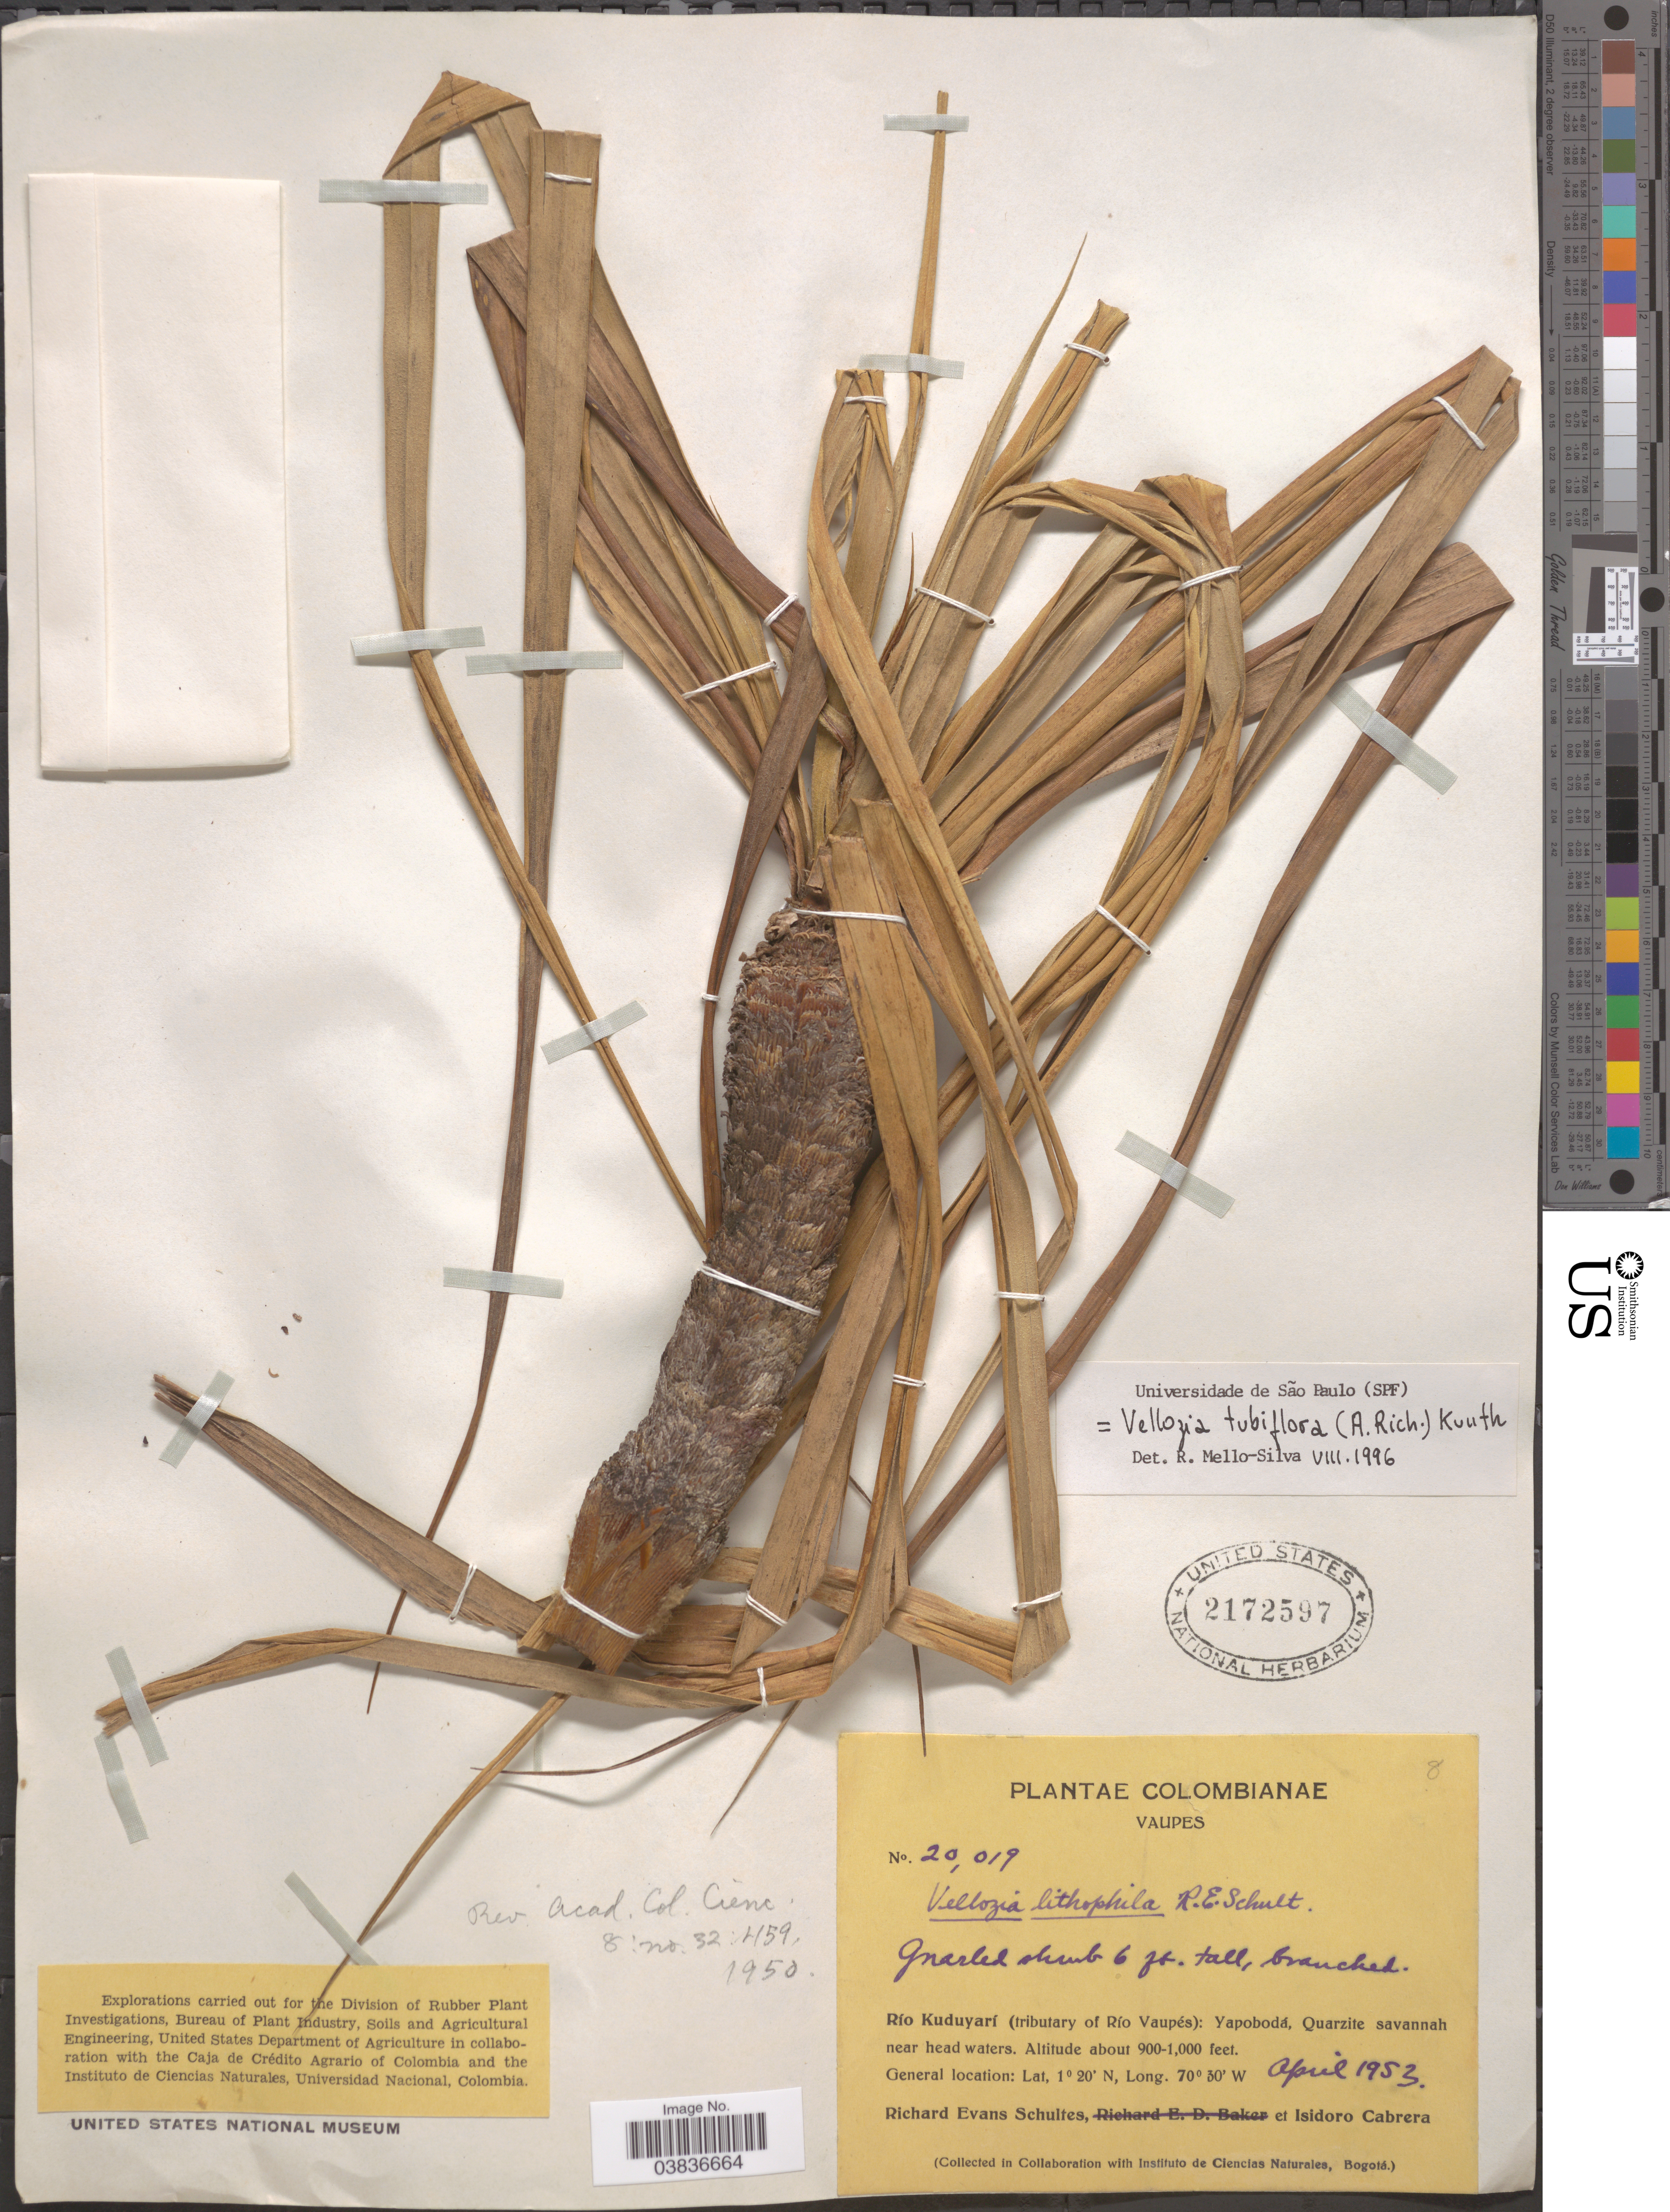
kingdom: Plantae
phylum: Tracheophyta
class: Liliopsida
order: Pandanales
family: Velloziaceae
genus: Vellozia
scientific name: Vellozia tubiflora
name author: (A. Rich.) Kunth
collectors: R. E. Schultes & I. Cabrera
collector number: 20019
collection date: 1953-04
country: Colombia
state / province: Vaupés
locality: Río Kuduyarí (tributary of Río Vaupés): Yapobodá, Quarzite savannah near head waters.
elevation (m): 274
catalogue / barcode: US 2172597